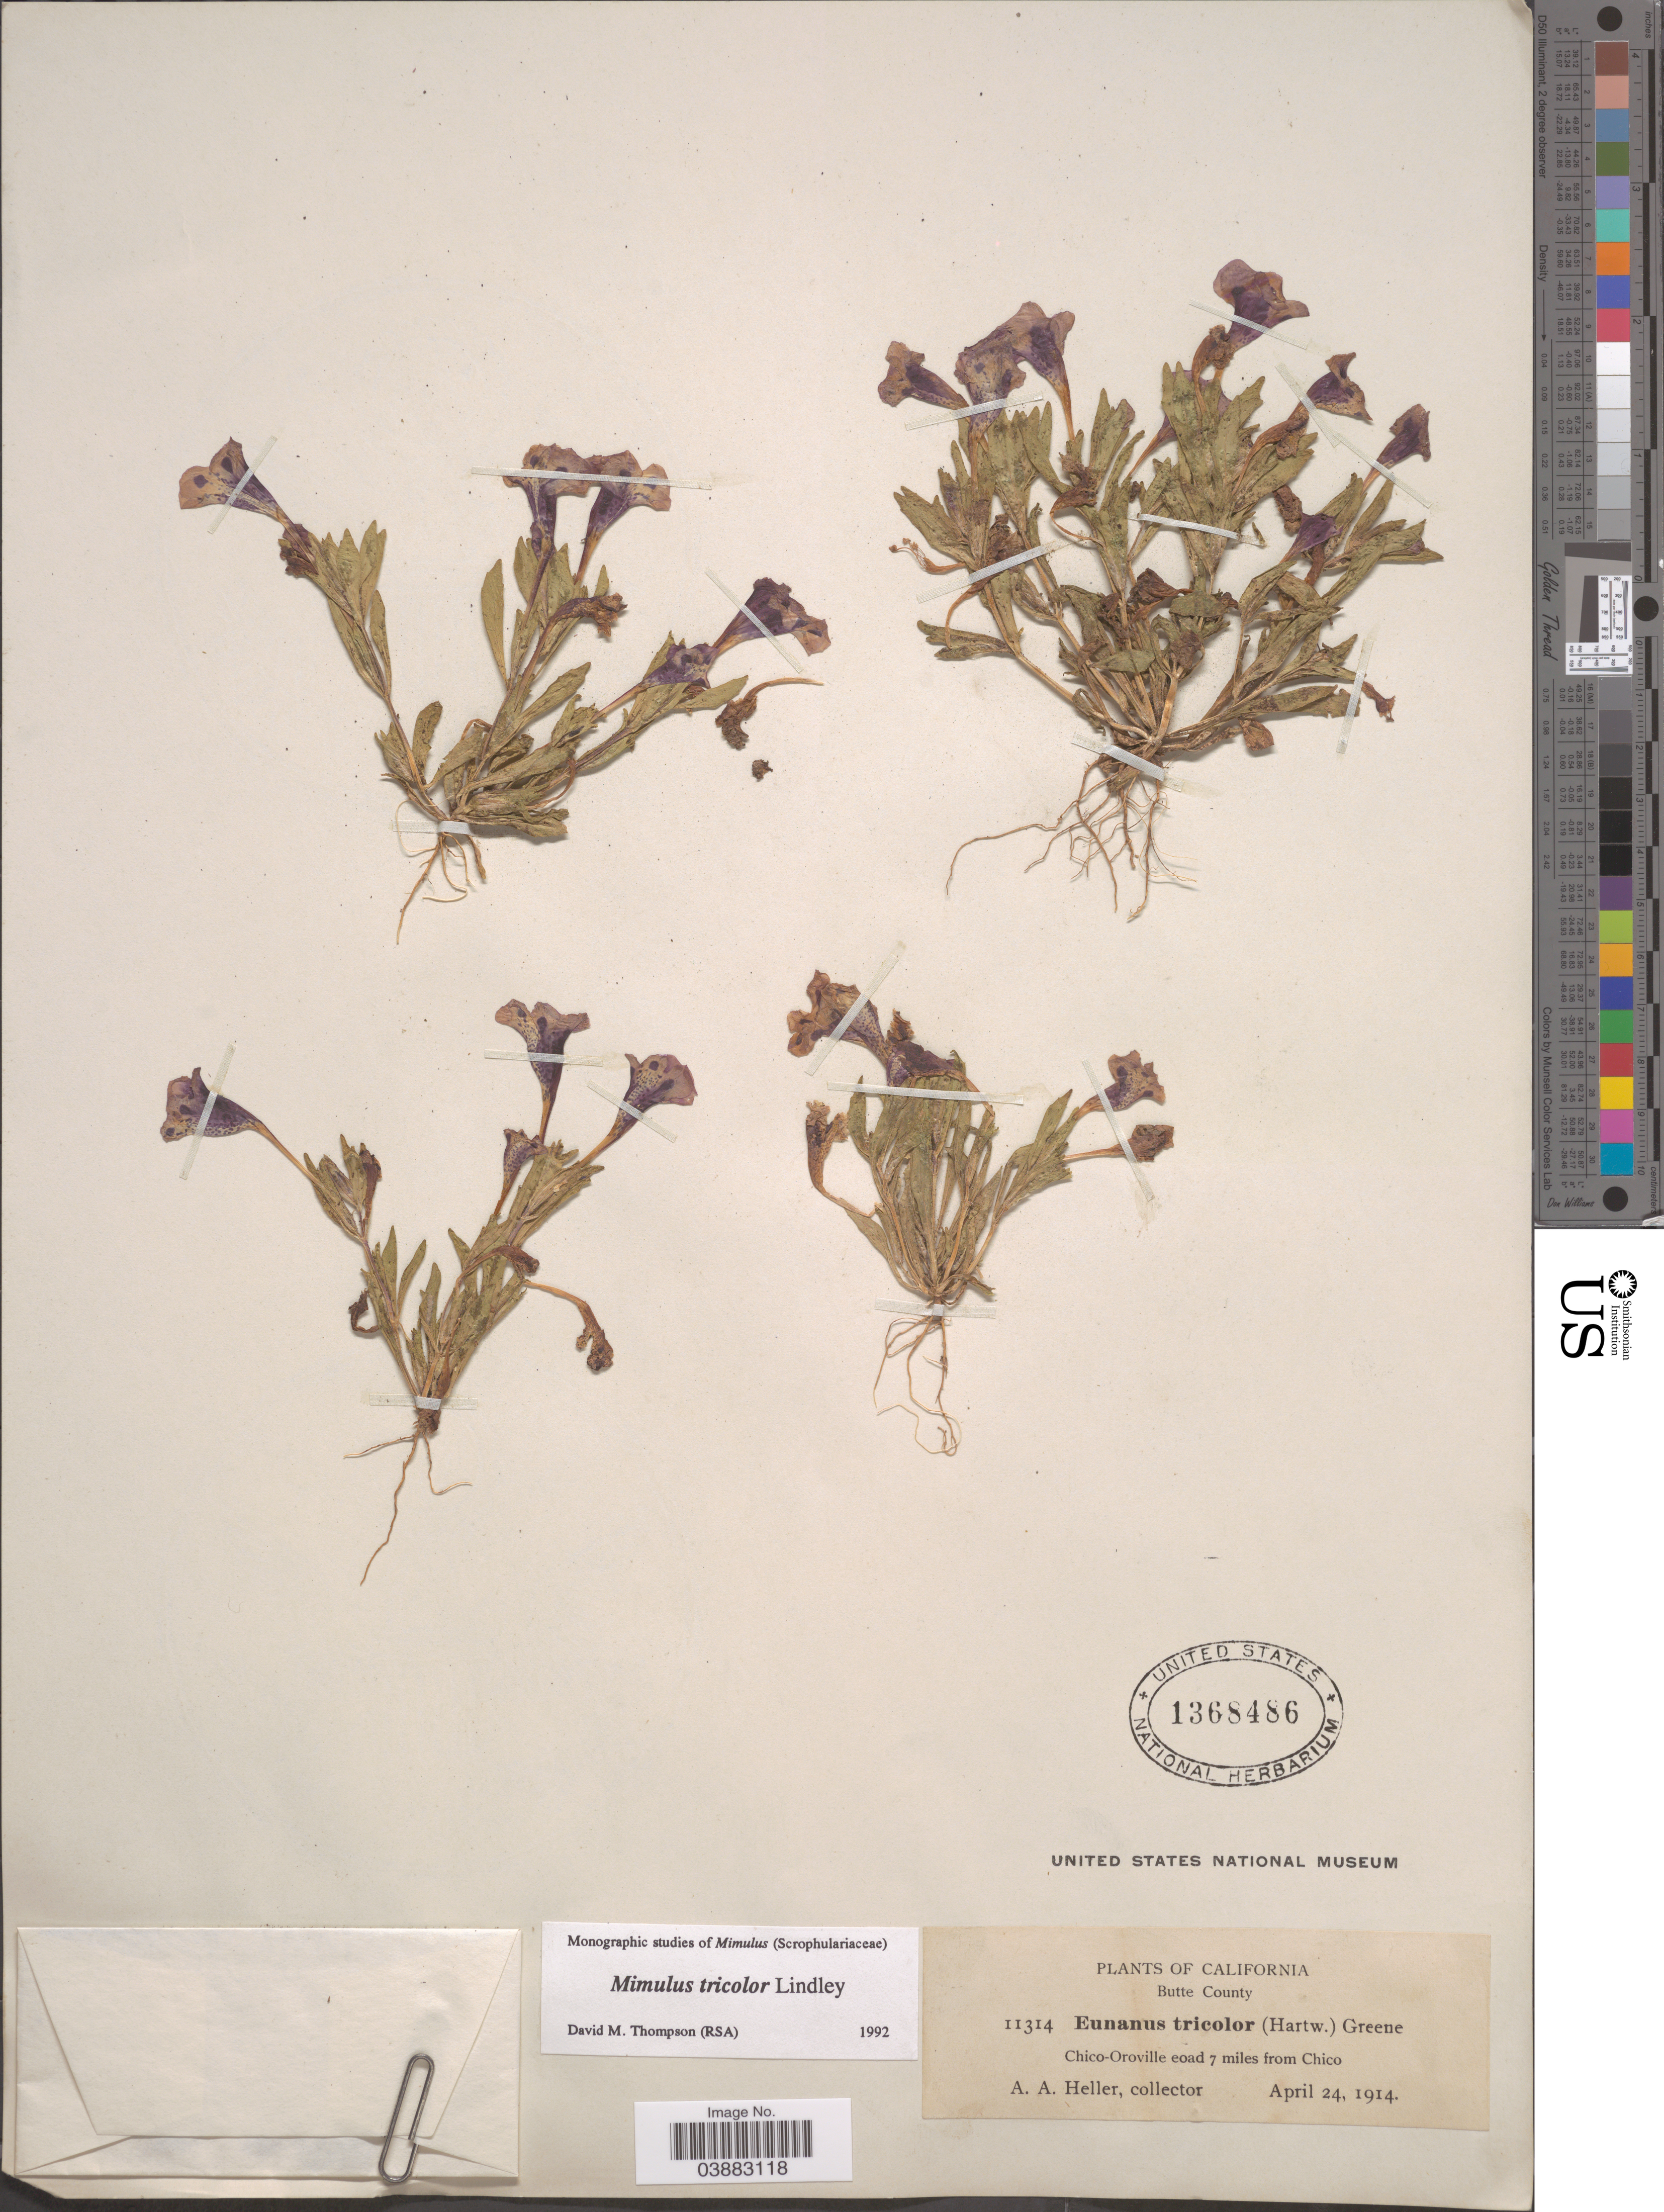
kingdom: Plantae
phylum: Tracheophyta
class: Magnoliopsida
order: Lamiales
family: Phrymaceae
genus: Mimulus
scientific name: Mimulus tricolor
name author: Hartw. ex Lindl.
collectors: A. A. Heller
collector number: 11314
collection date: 1914-04-24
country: United States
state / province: California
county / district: Butte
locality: Butte County. Chico-Oroville eoad 7 miles from Chico.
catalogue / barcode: US 1368486